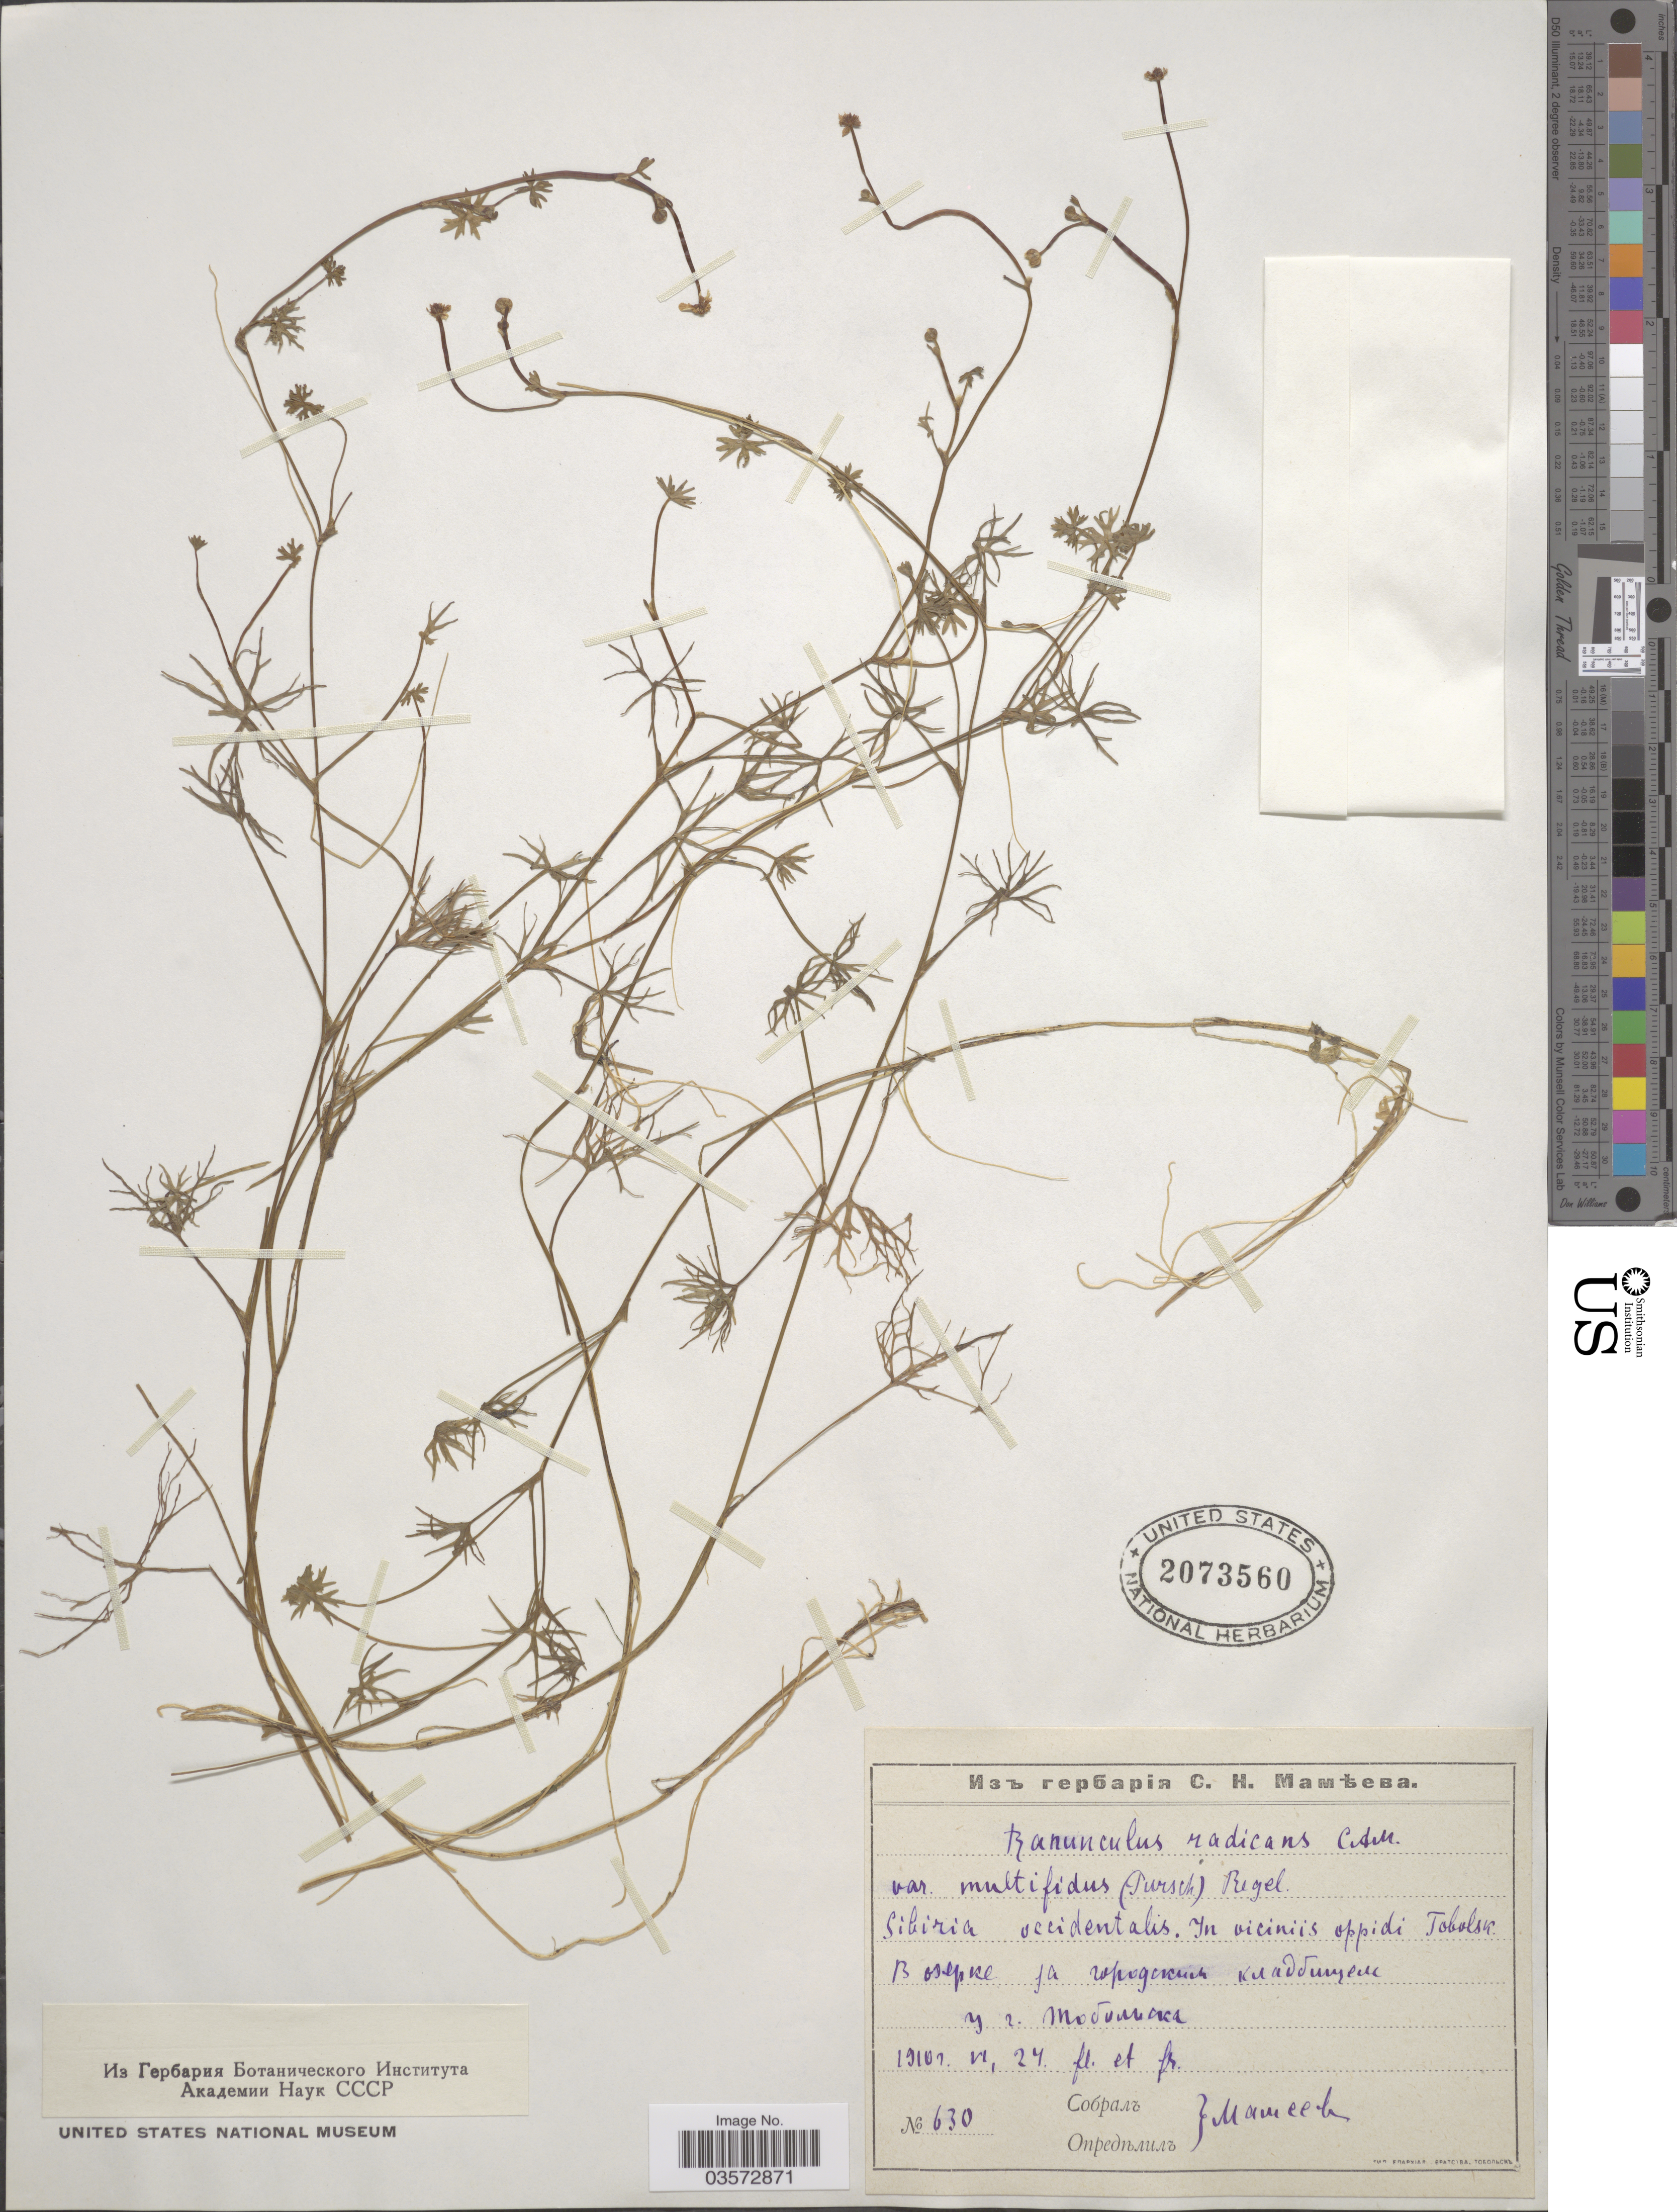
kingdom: Plantae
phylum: Tracheophyta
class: Magnoliopsida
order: Ranunculales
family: Ranunculaceae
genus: Ranunculus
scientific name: Ranunculus radicans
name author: C.A. Mey.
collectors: Mameev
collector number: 630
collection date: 1910-06-24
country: Russian Federation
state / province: Tyumen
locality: Sibiria occidentalis. In viciniis oppidi Tobolsk. Lake behind the city cemetery.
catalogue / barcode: US 2073560